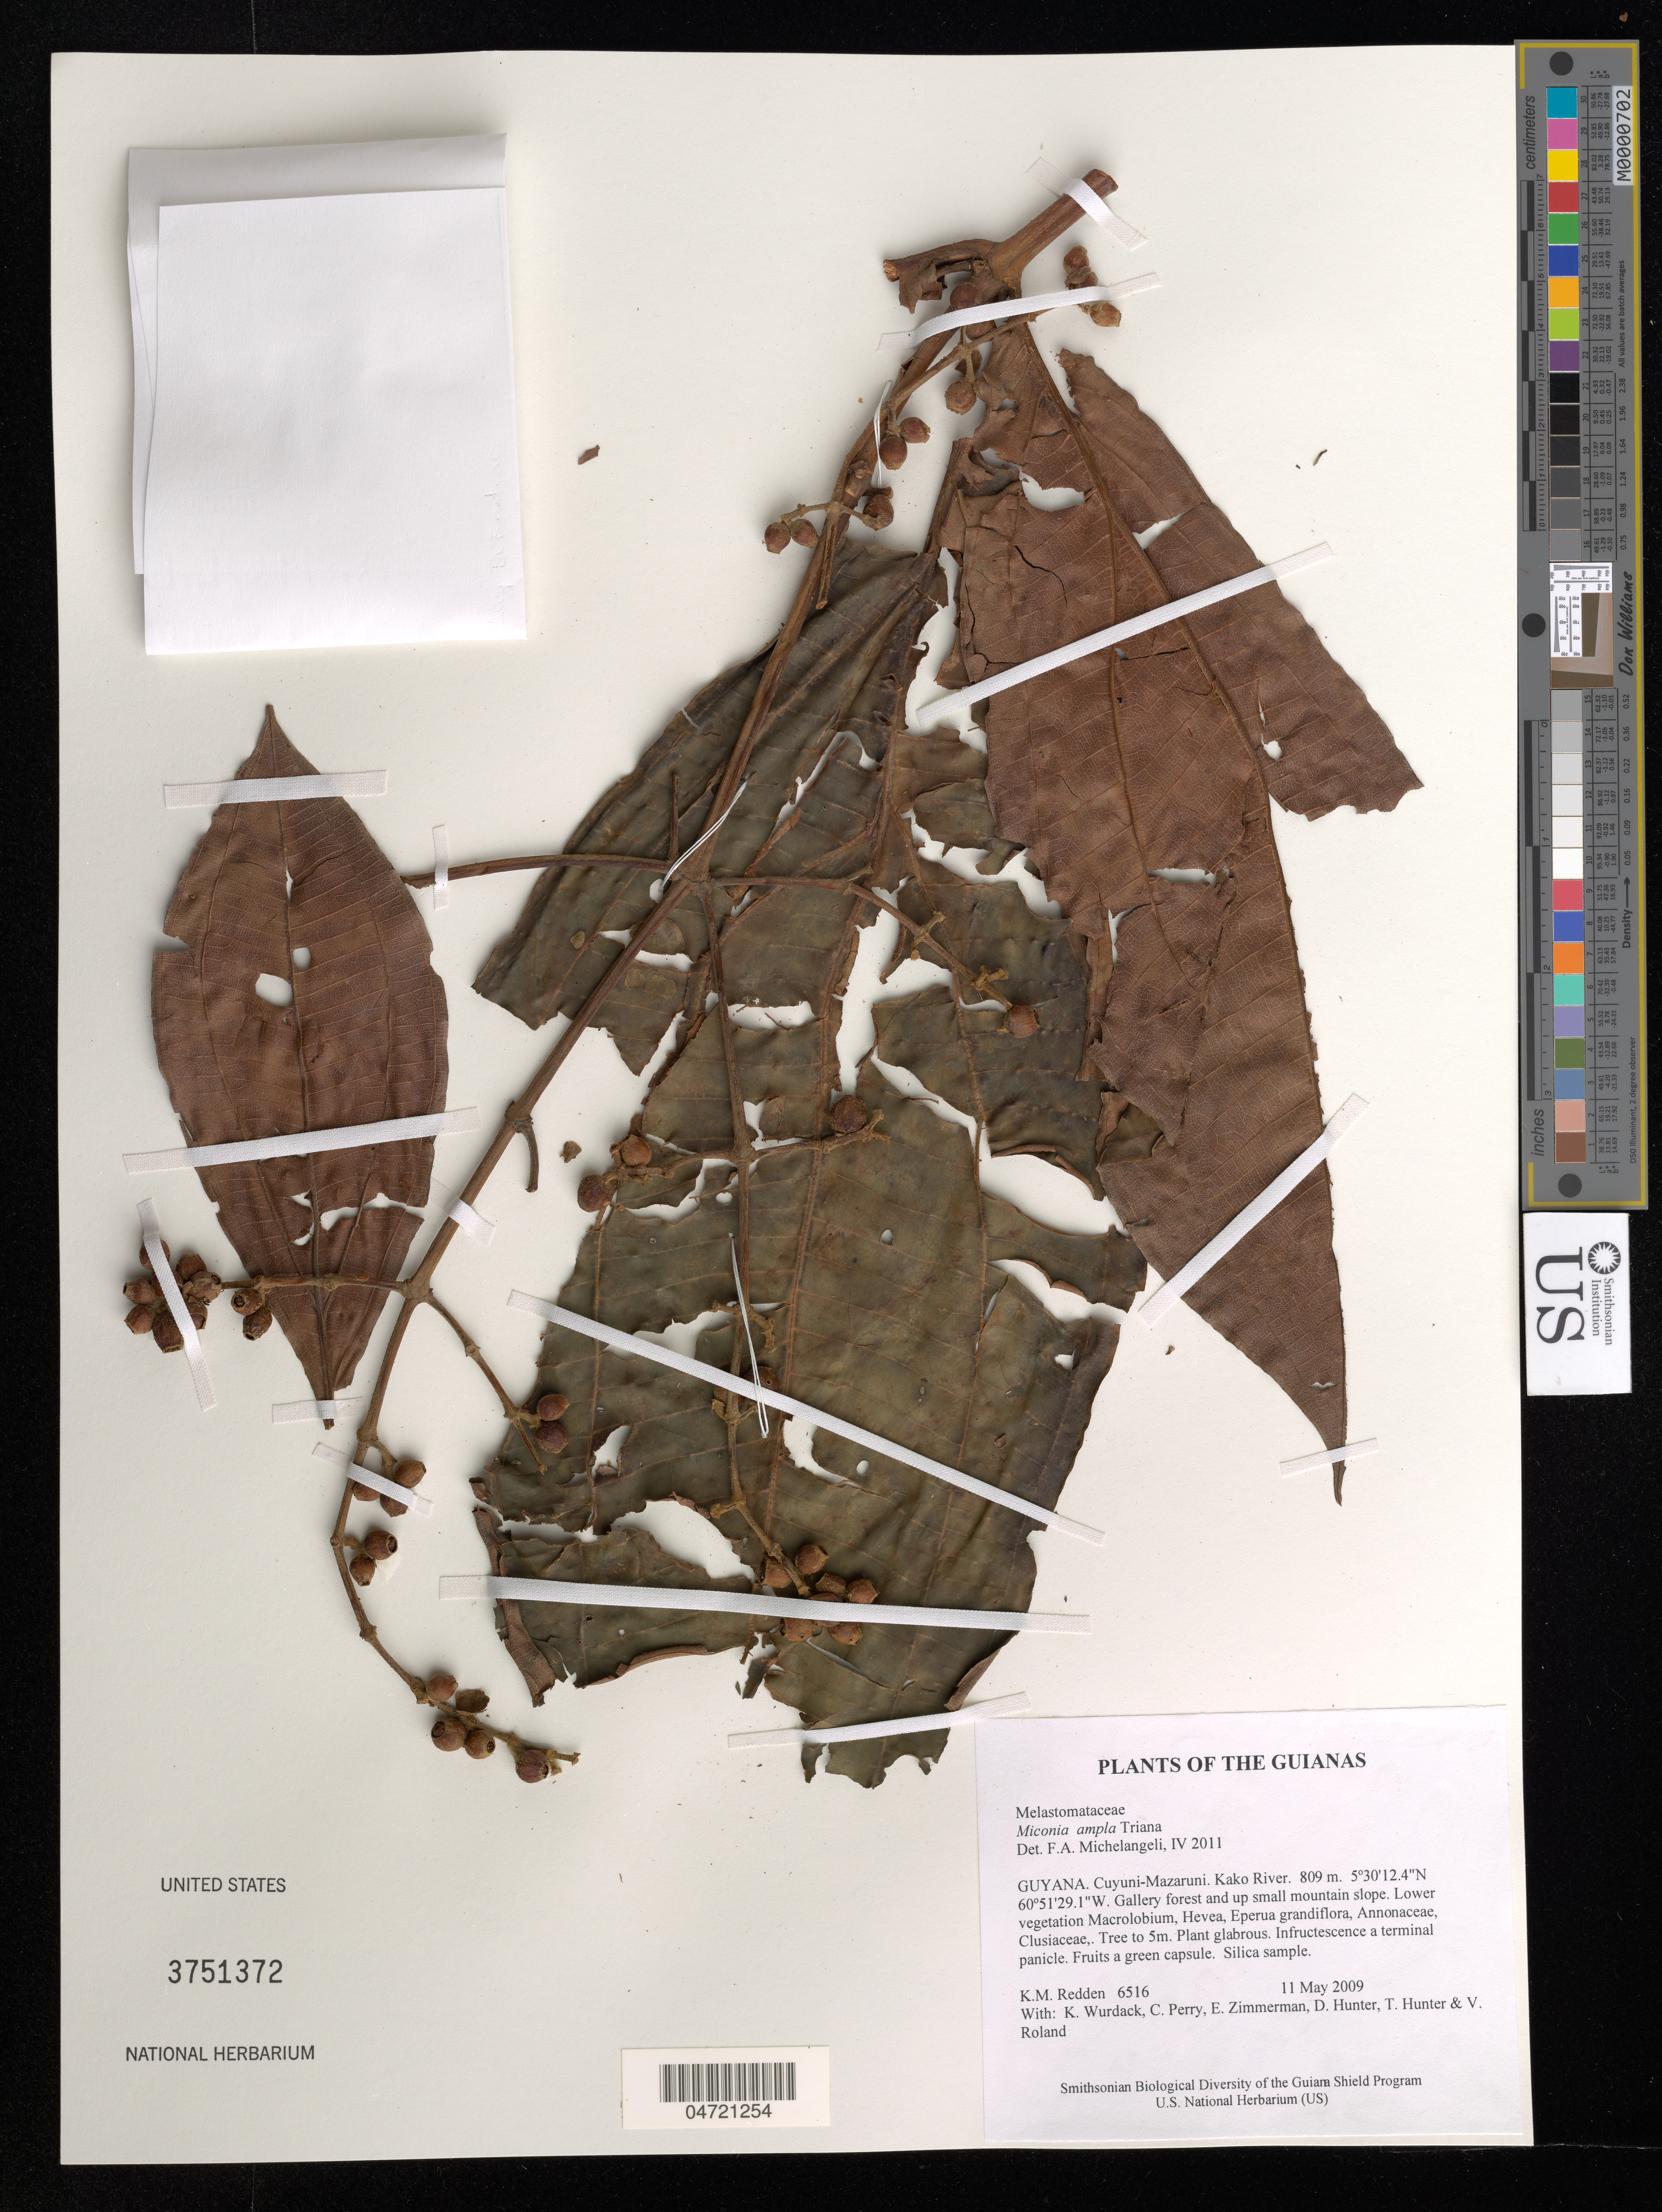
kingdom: Plantae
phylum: Tracheophyta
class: Magnoliopsida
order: Myrtales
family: Melastomataceae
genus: Miconia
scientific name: Miconia ampla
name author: Triana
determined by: Michelangeli, F. A.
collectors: K. M. Redden, K. Wurdack, C. Perry, E. Zimmerman, D. Hunter, T. Hunter & V. Roland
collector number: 6516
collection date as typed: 11 May 2009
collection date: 2009-05-11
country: Guyana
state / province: Cuyuni-Mazaruni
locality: Kako River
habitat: Gallery forest and up small mountain slope. Lower vegetation Macrolobium, Hevea, Eperua grandiflora, Annonaceae, Clusiaceae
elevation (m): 809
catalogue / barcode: US 3751372